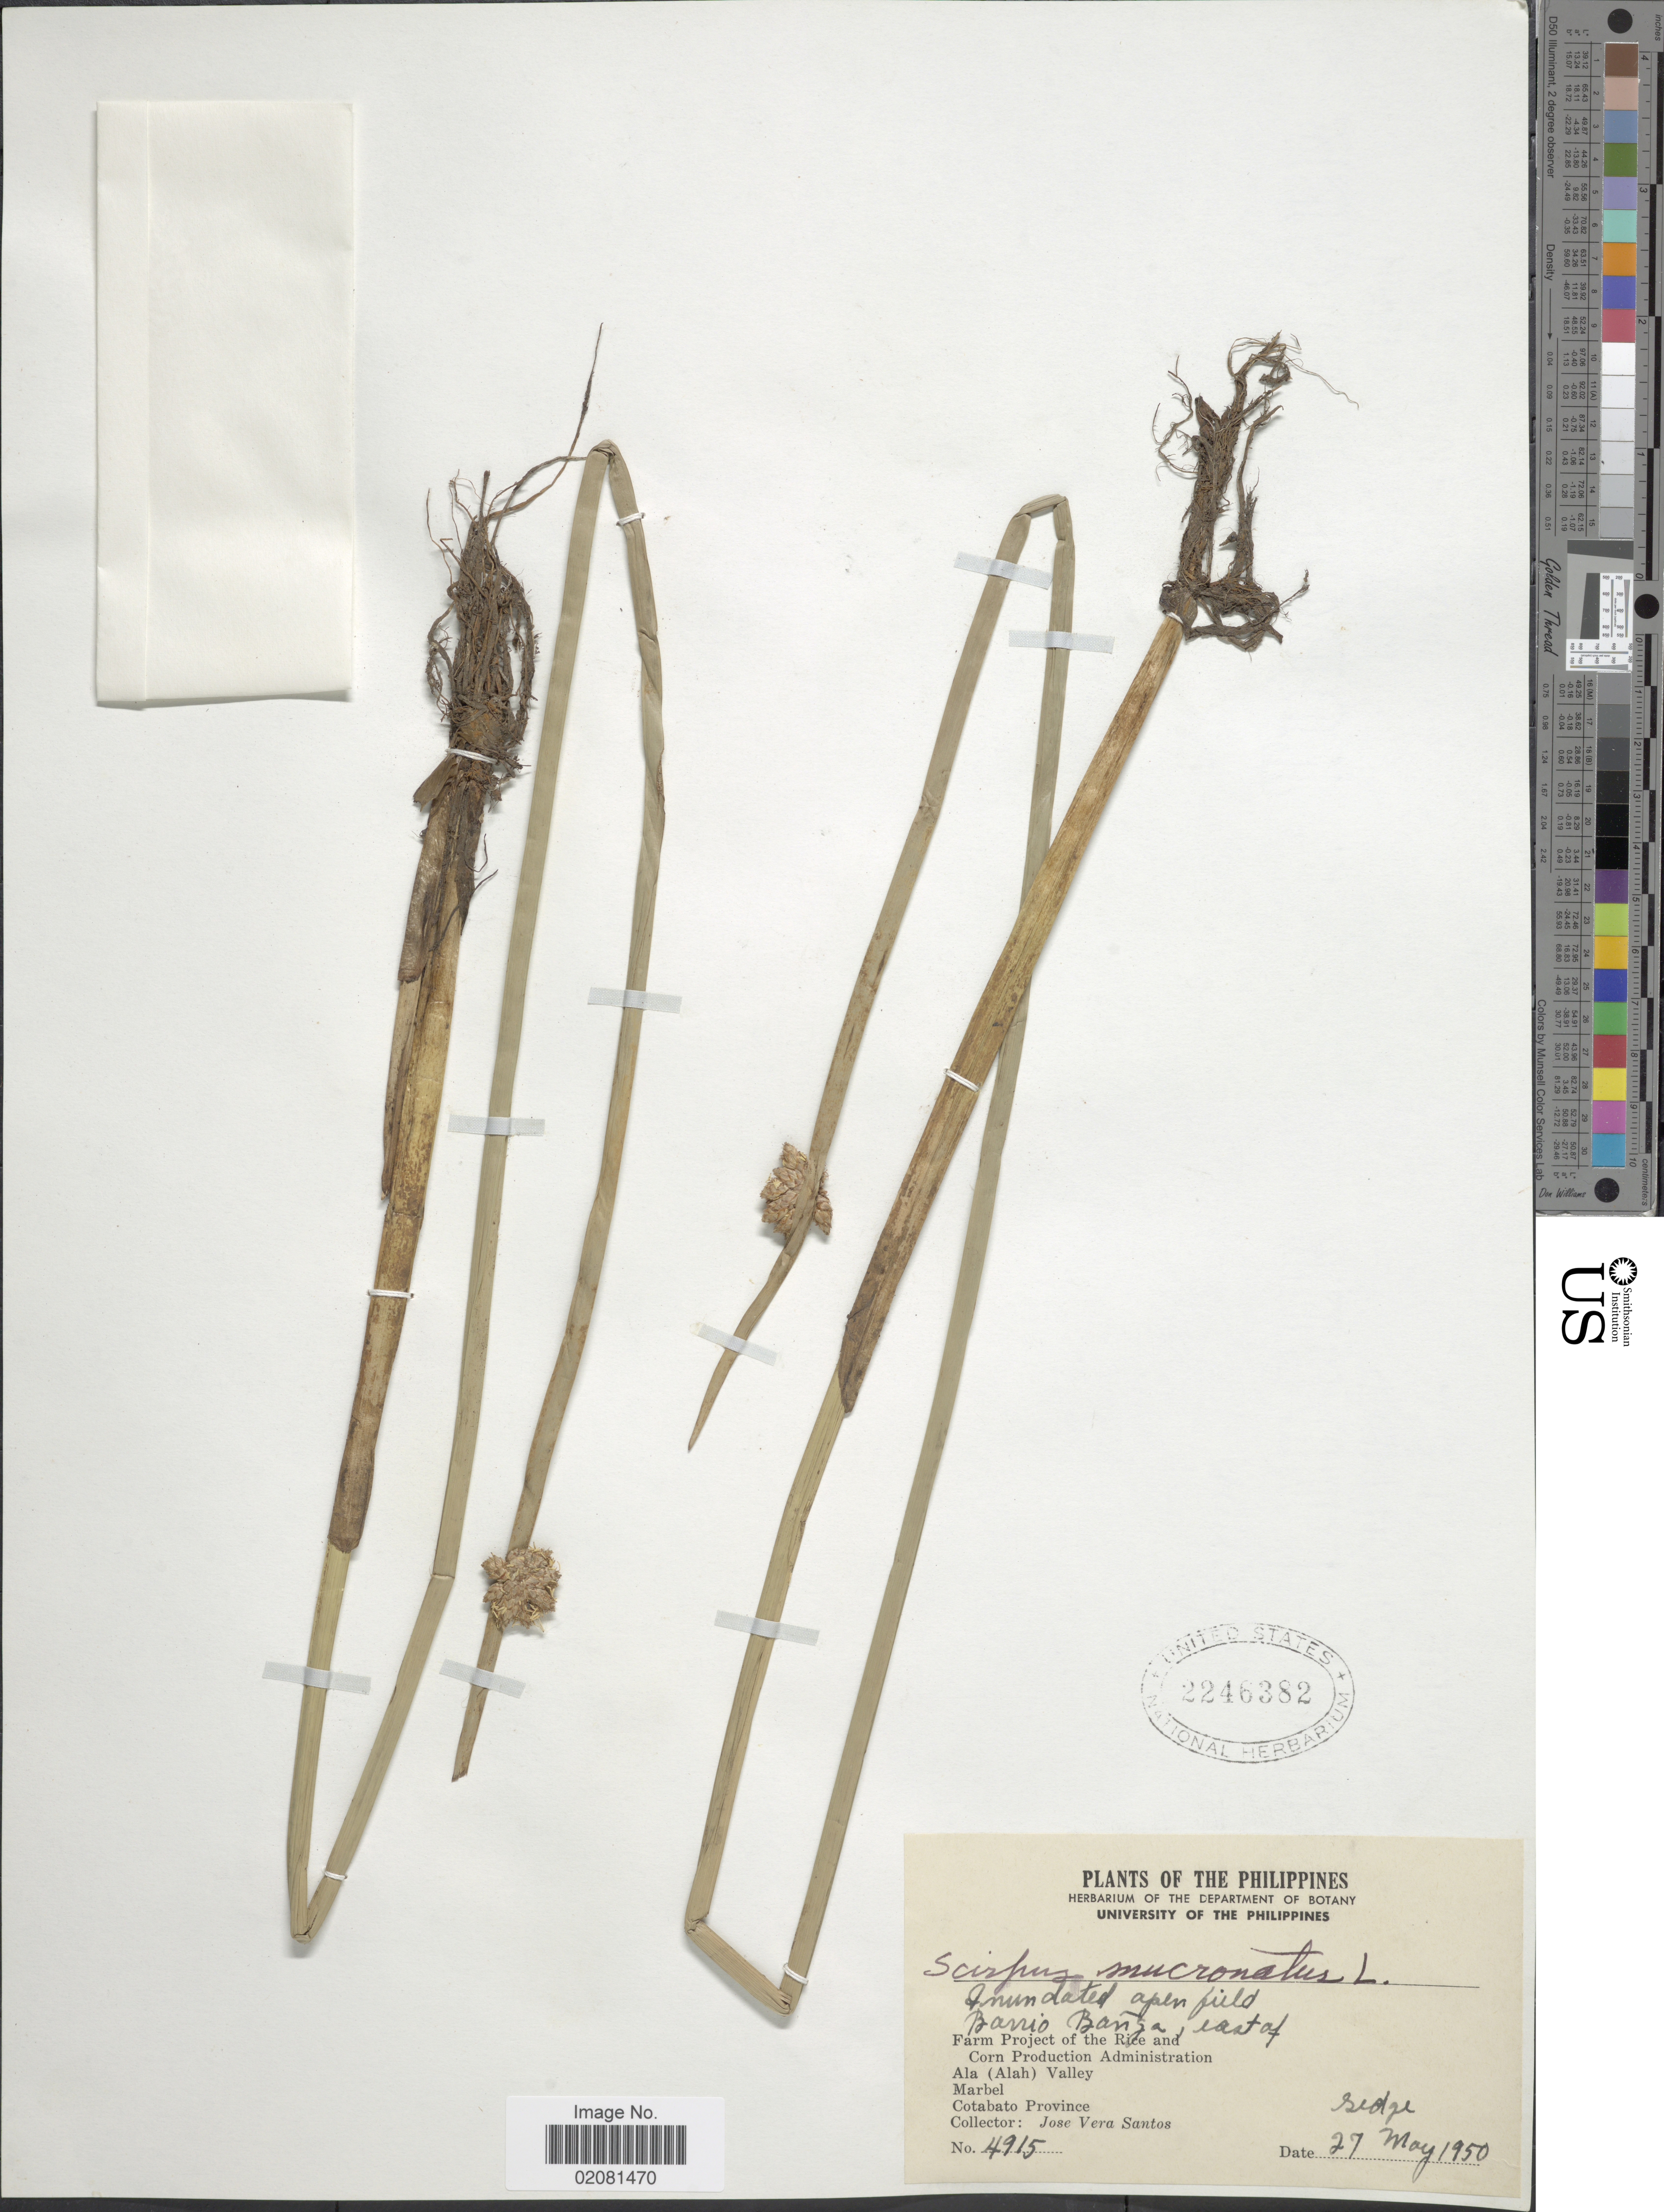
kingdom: Plantae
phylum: Tracheophyta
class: Liliopsida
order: Poales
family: Cyperaceae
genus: Schoenoplectus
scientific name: Schoenoplectus mucronatus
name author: (L.) Palla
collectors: J. V. Santos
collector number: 4915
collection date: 1950-05-27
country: Philippines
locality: Inundated open field. Barrio Banga east of Farm Project of the Rice and Corn Production Administration. Ala (Alah) Valley. Marbel. Cotabato Province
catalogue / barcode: US 2246382